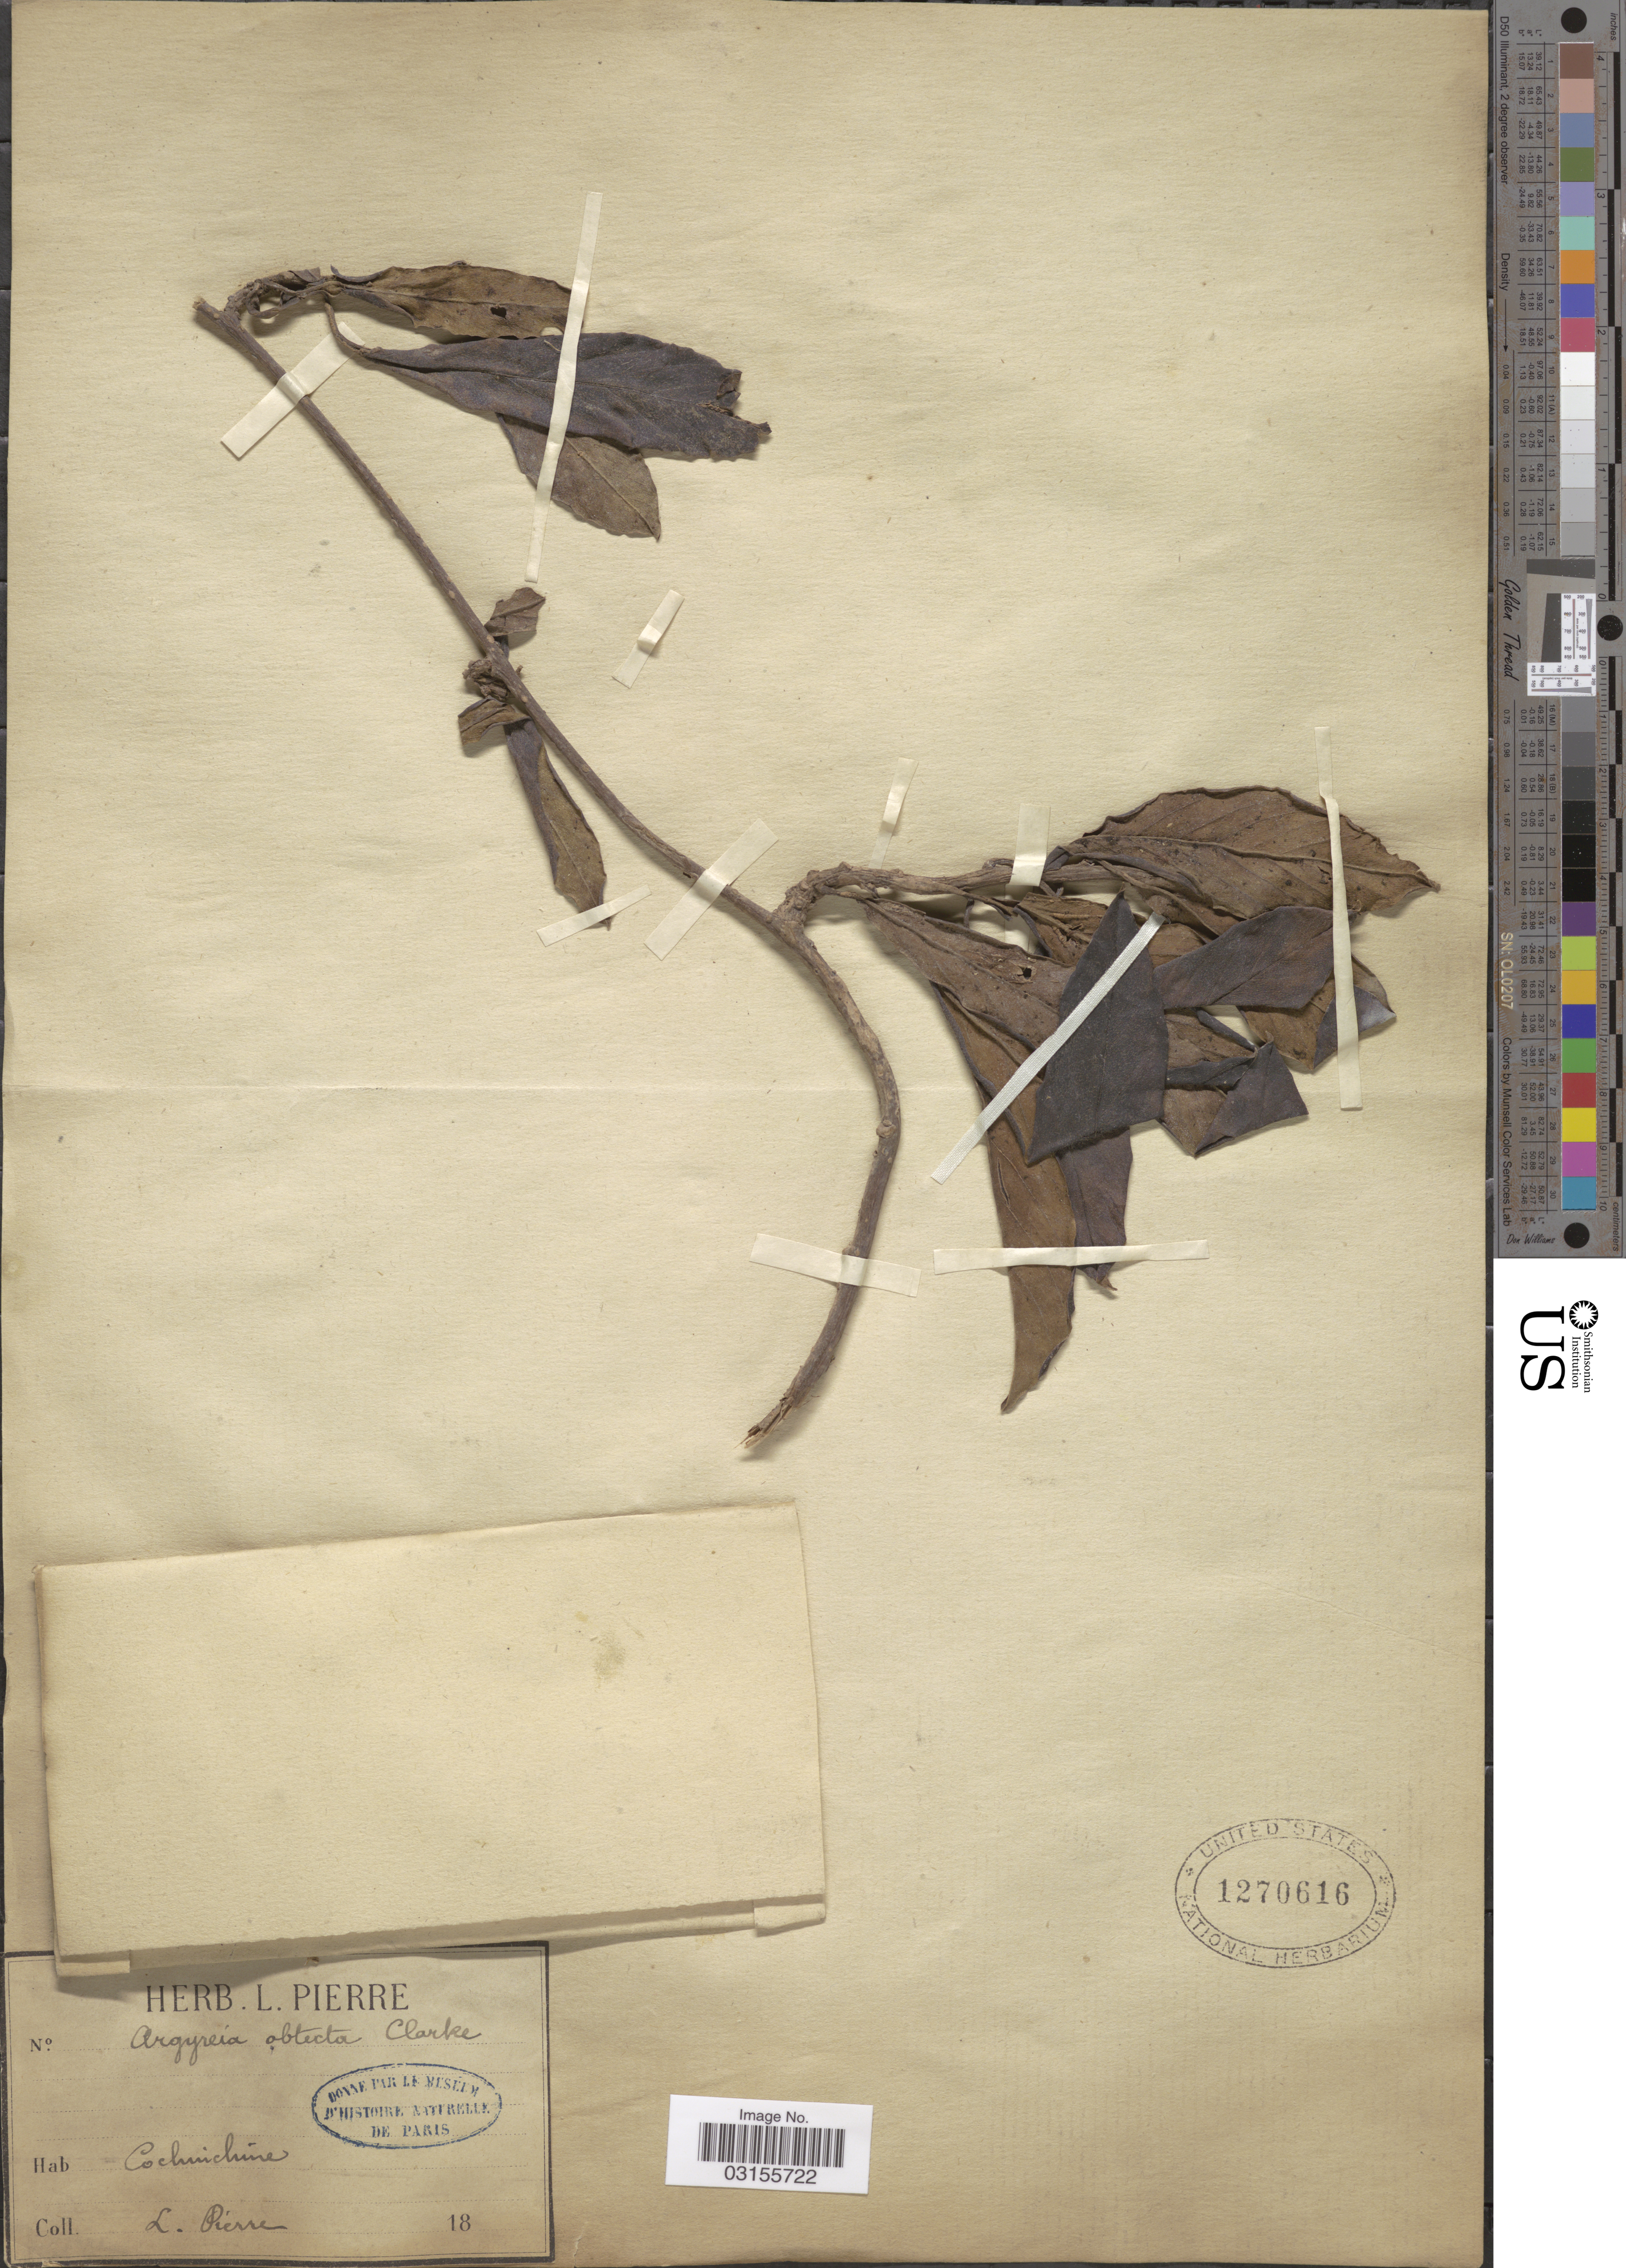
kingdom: Plantae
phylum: Tracheophyta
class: Magnoliopsida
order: Solanales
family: Convolvulaceae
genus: Argyreia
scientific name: Argyreia obtecta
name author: (Choisy) C.B. Clarke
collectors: L. Pierre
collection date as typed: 18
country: Vietnam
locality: Cochinchine.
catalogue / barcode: US 1270616